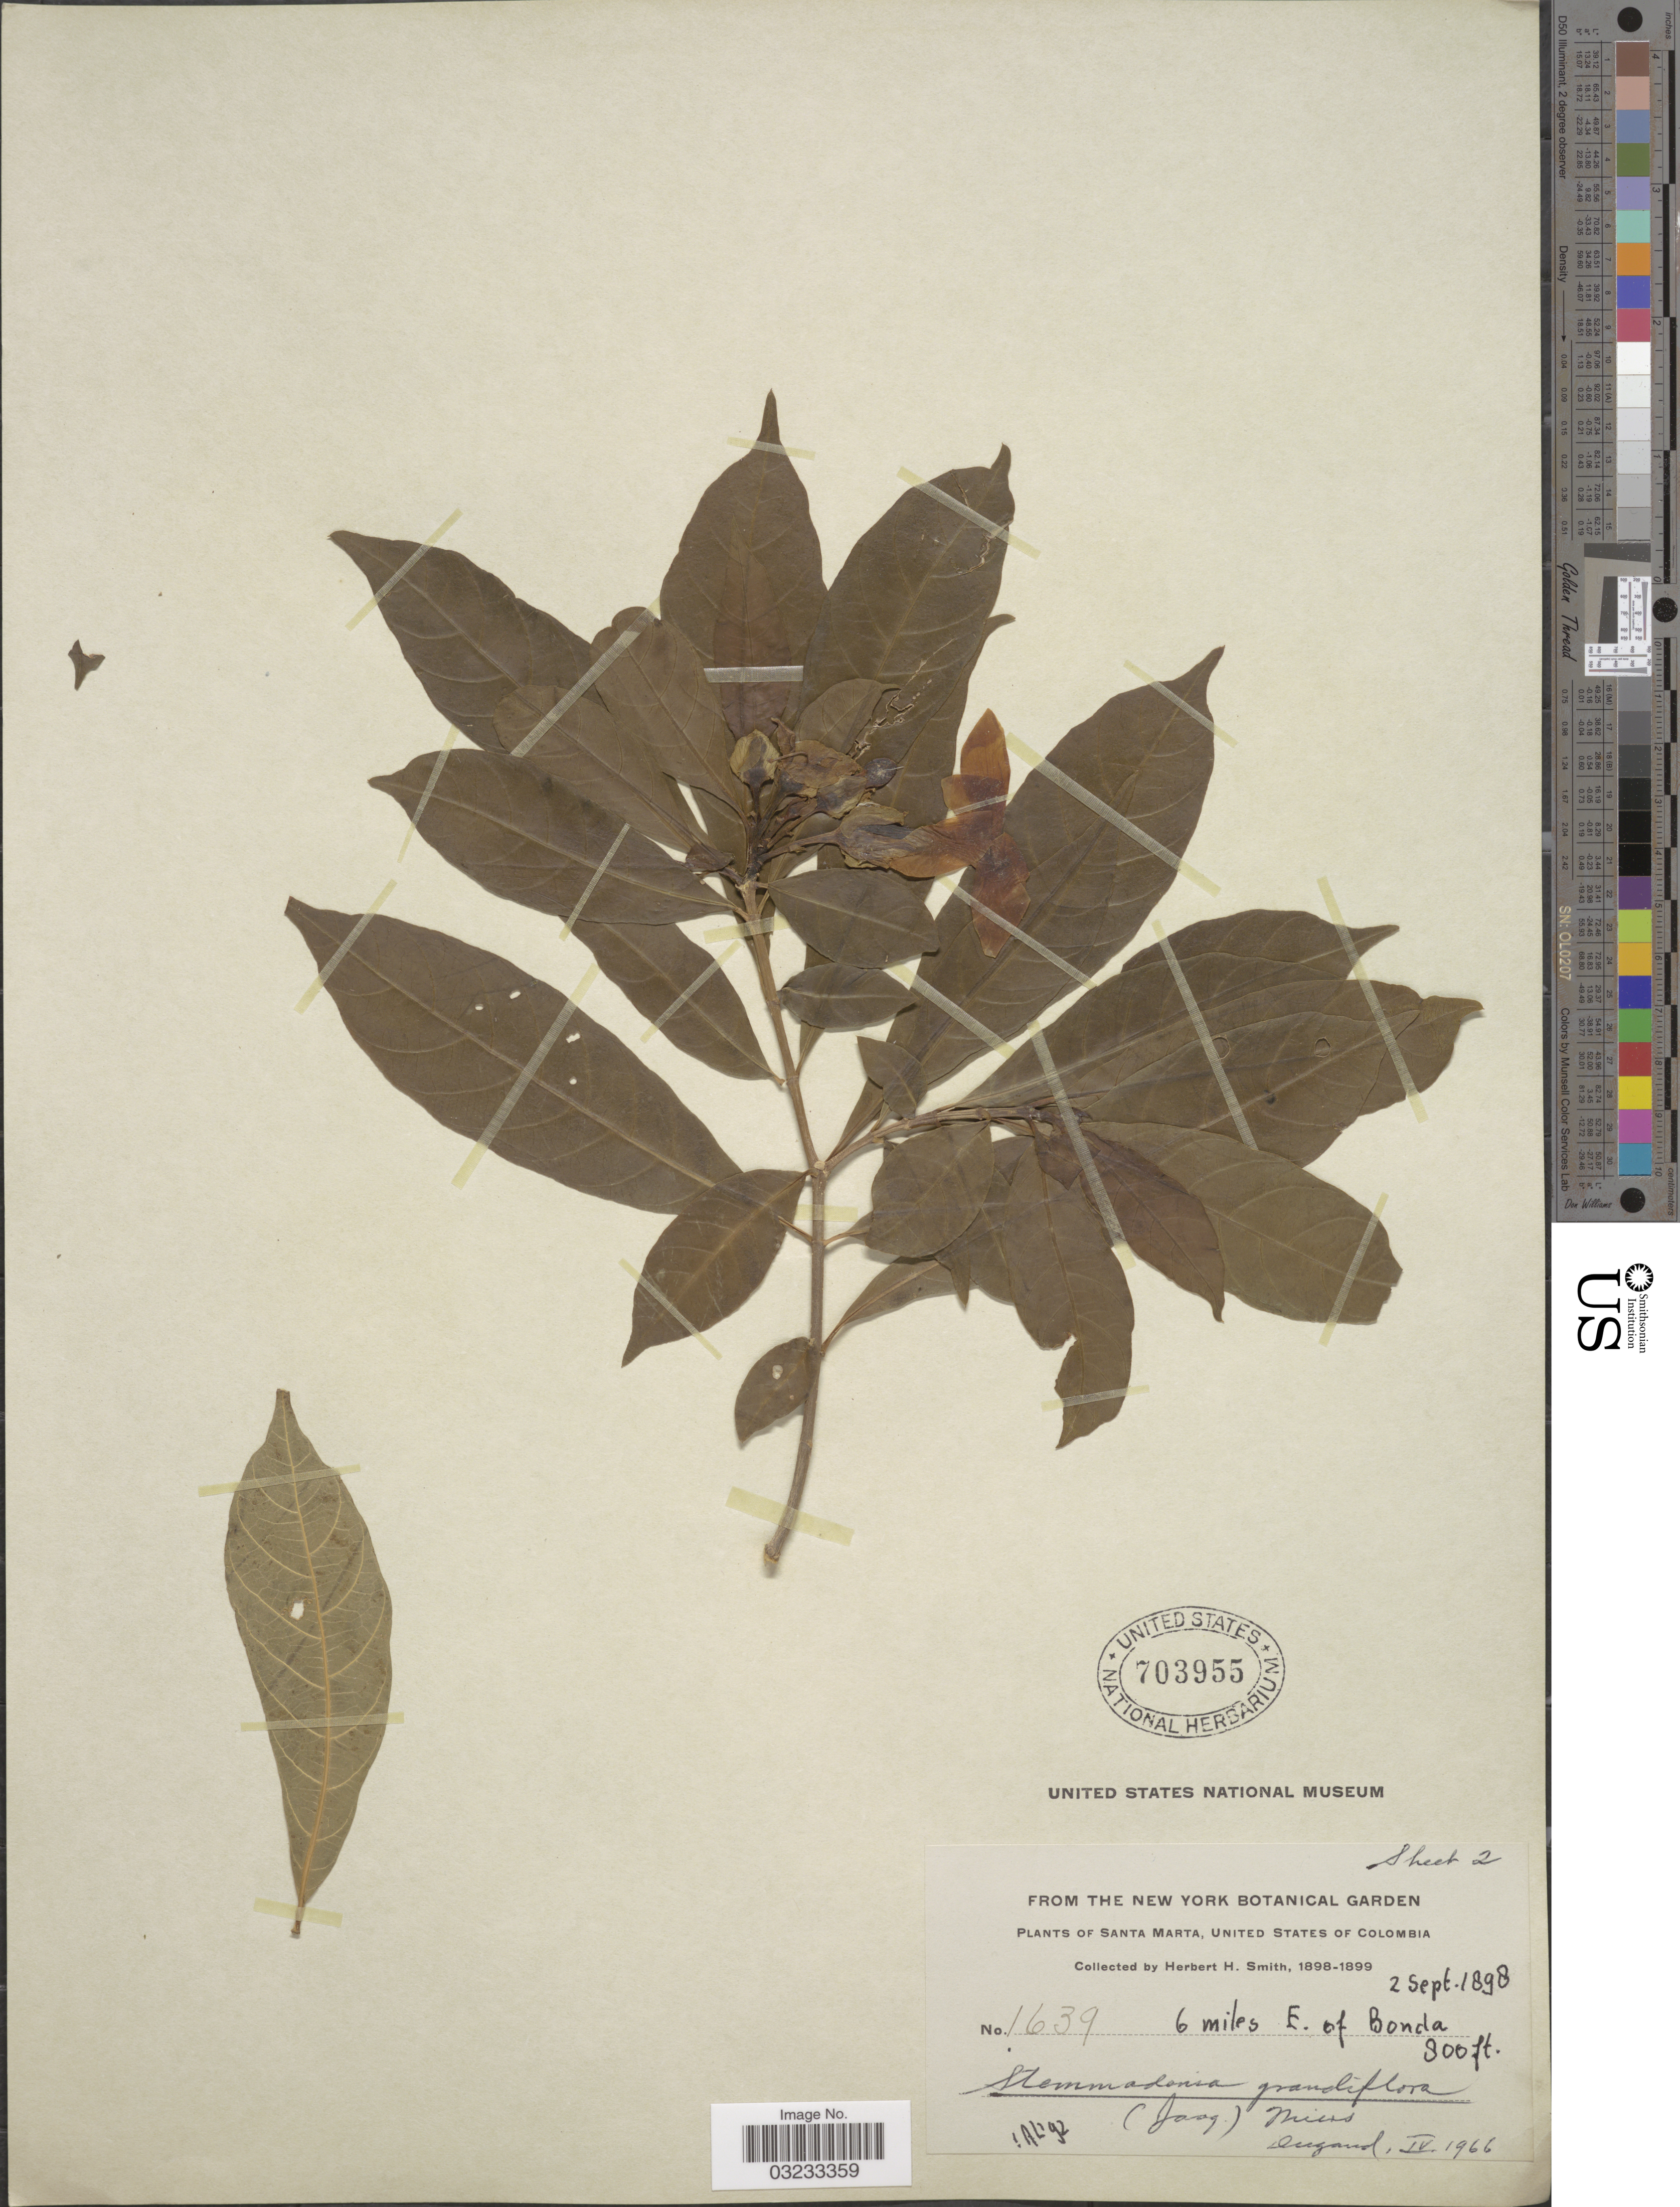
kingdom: Plantae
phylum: Tracheophyta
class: Magnoliopsida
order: Gentianales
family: Apocynaceae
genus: Stemmadenia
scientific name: Stemmadenia grandiflora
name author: (Jacq.) Miers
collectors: Herbert H. Smith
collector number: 1639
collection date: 1898-09-02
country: Colombia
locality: Santa Marta, 6 miles E. of Bonda.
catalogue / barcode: US 703955